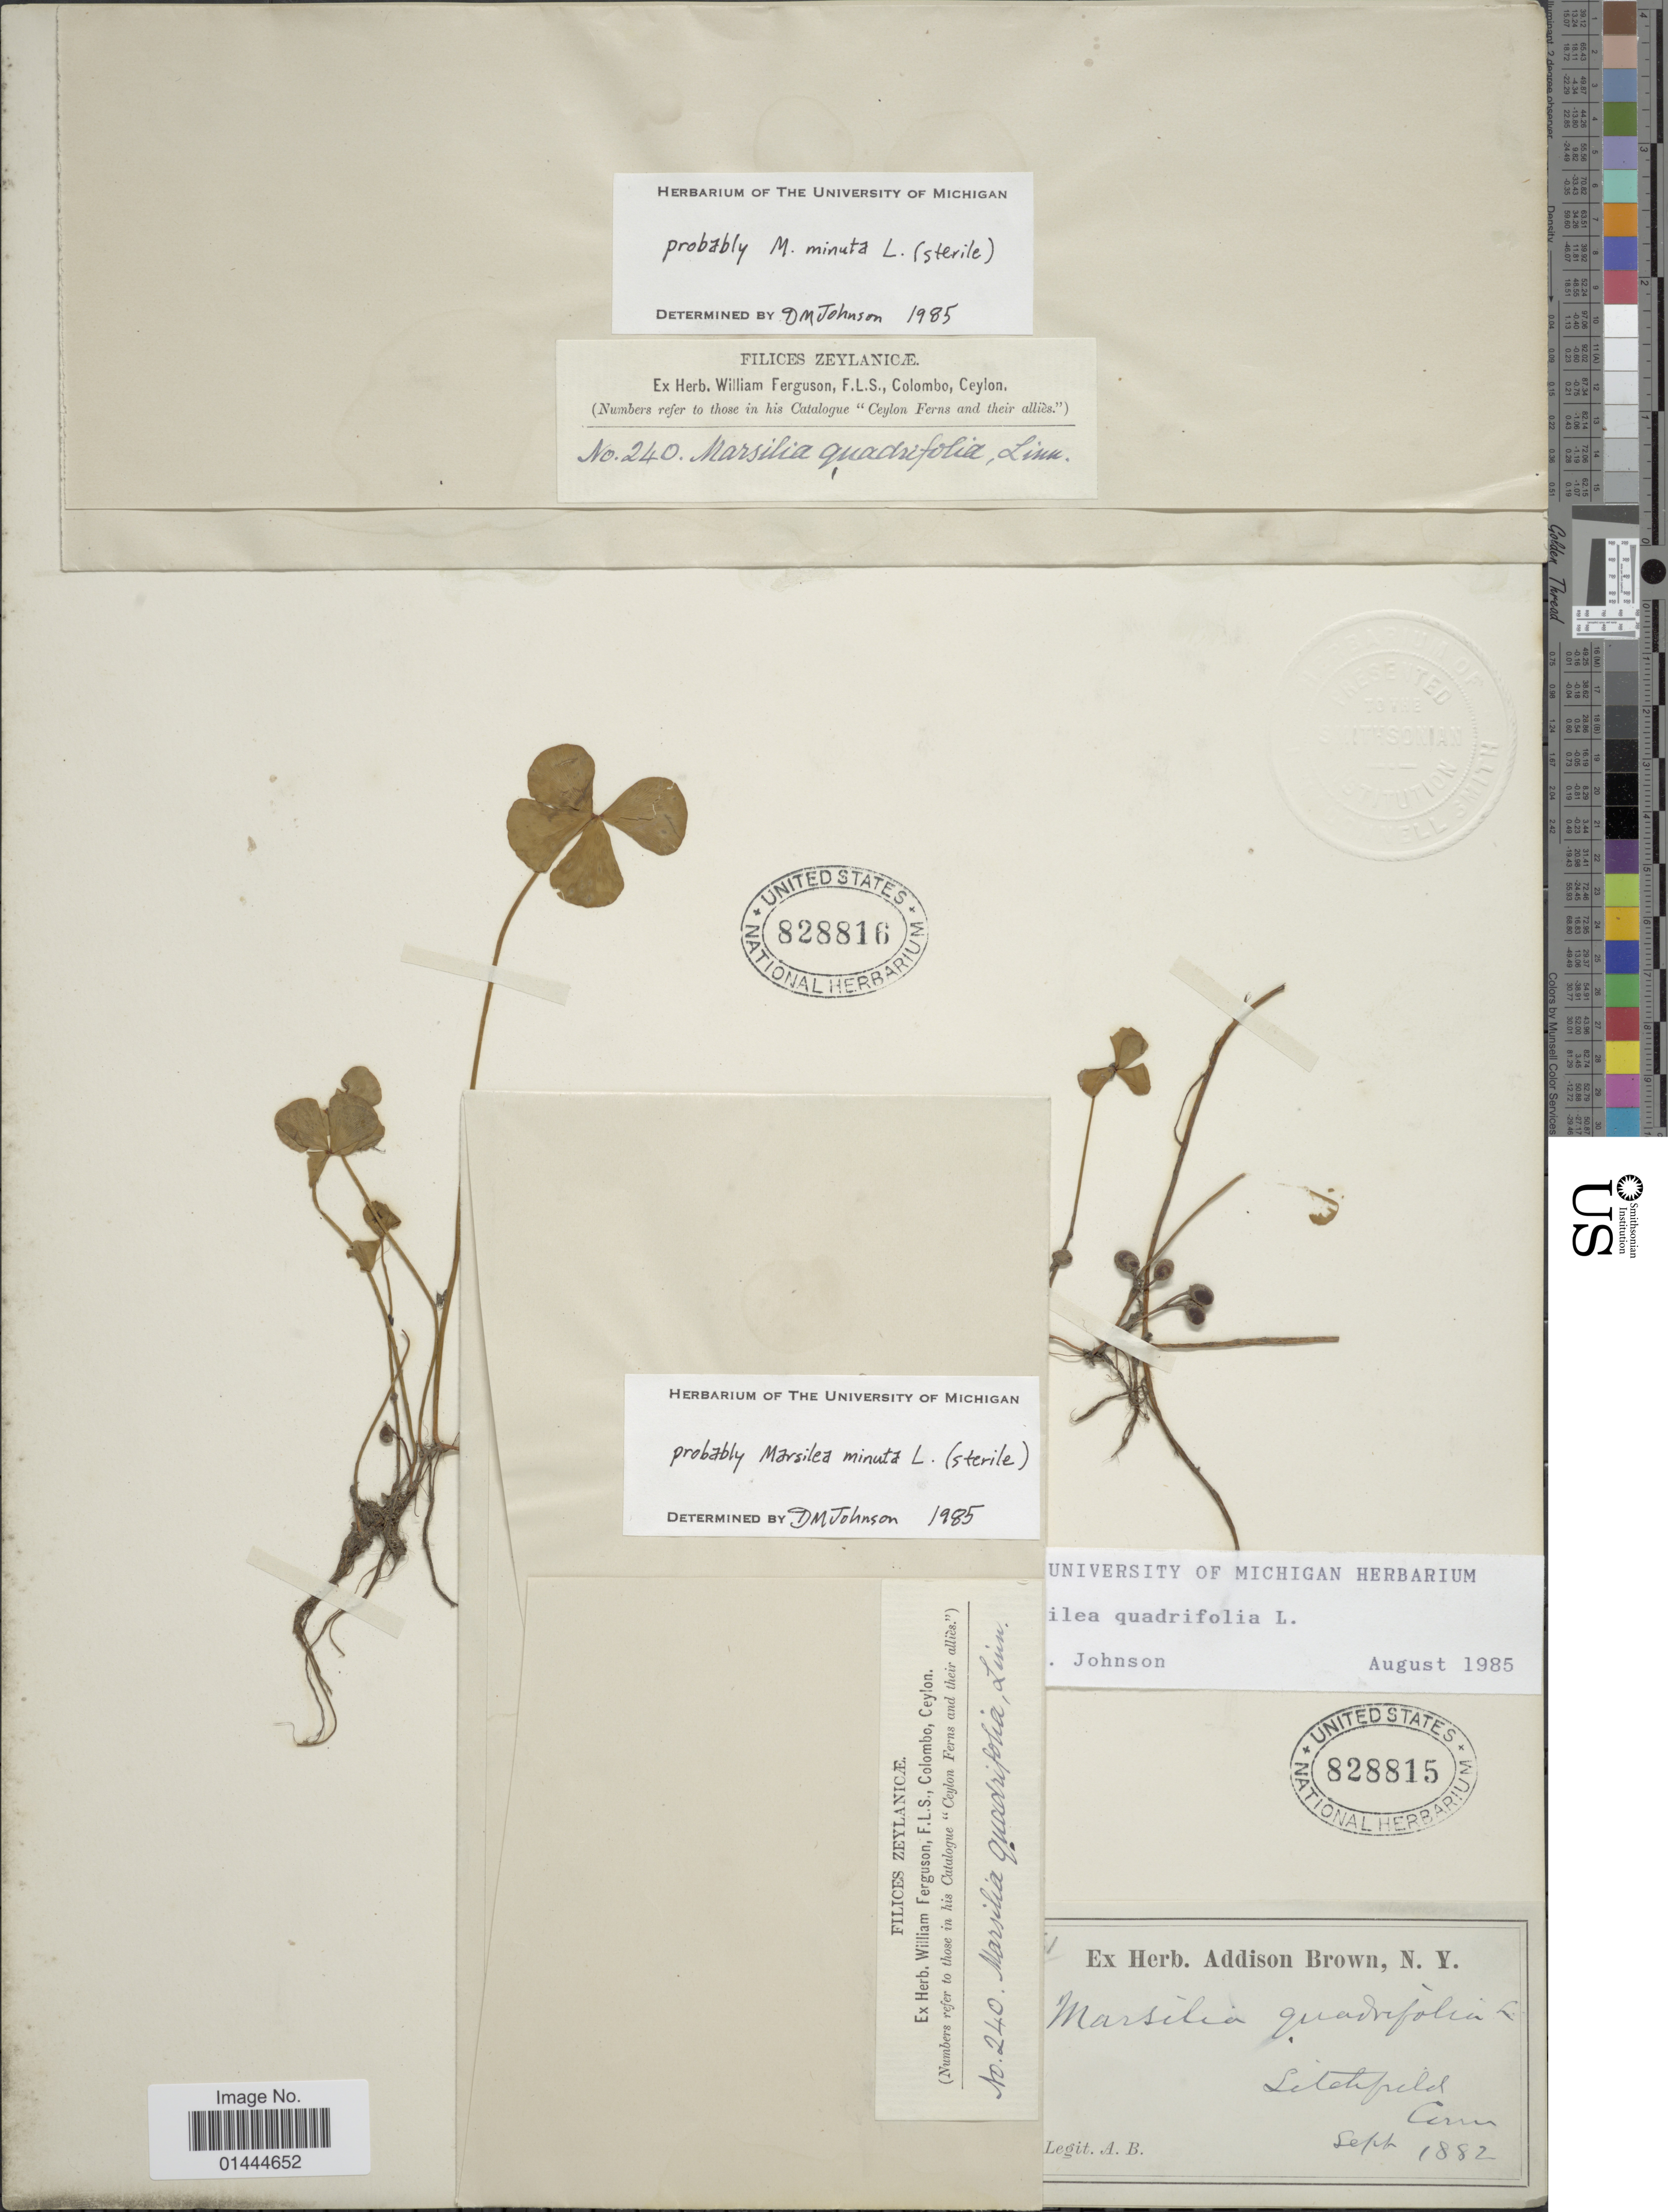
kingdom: Plantae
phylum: Tracheophyta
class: Polypodiopsida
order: Salviniales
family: Marsileaceae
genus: Marsilea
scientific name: Marsilea quadrifolia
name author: L.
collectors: A. Brown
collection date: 1882-09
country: United States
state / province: Connecticut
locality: Litchfield, Conn.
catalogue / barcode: US 828815-2